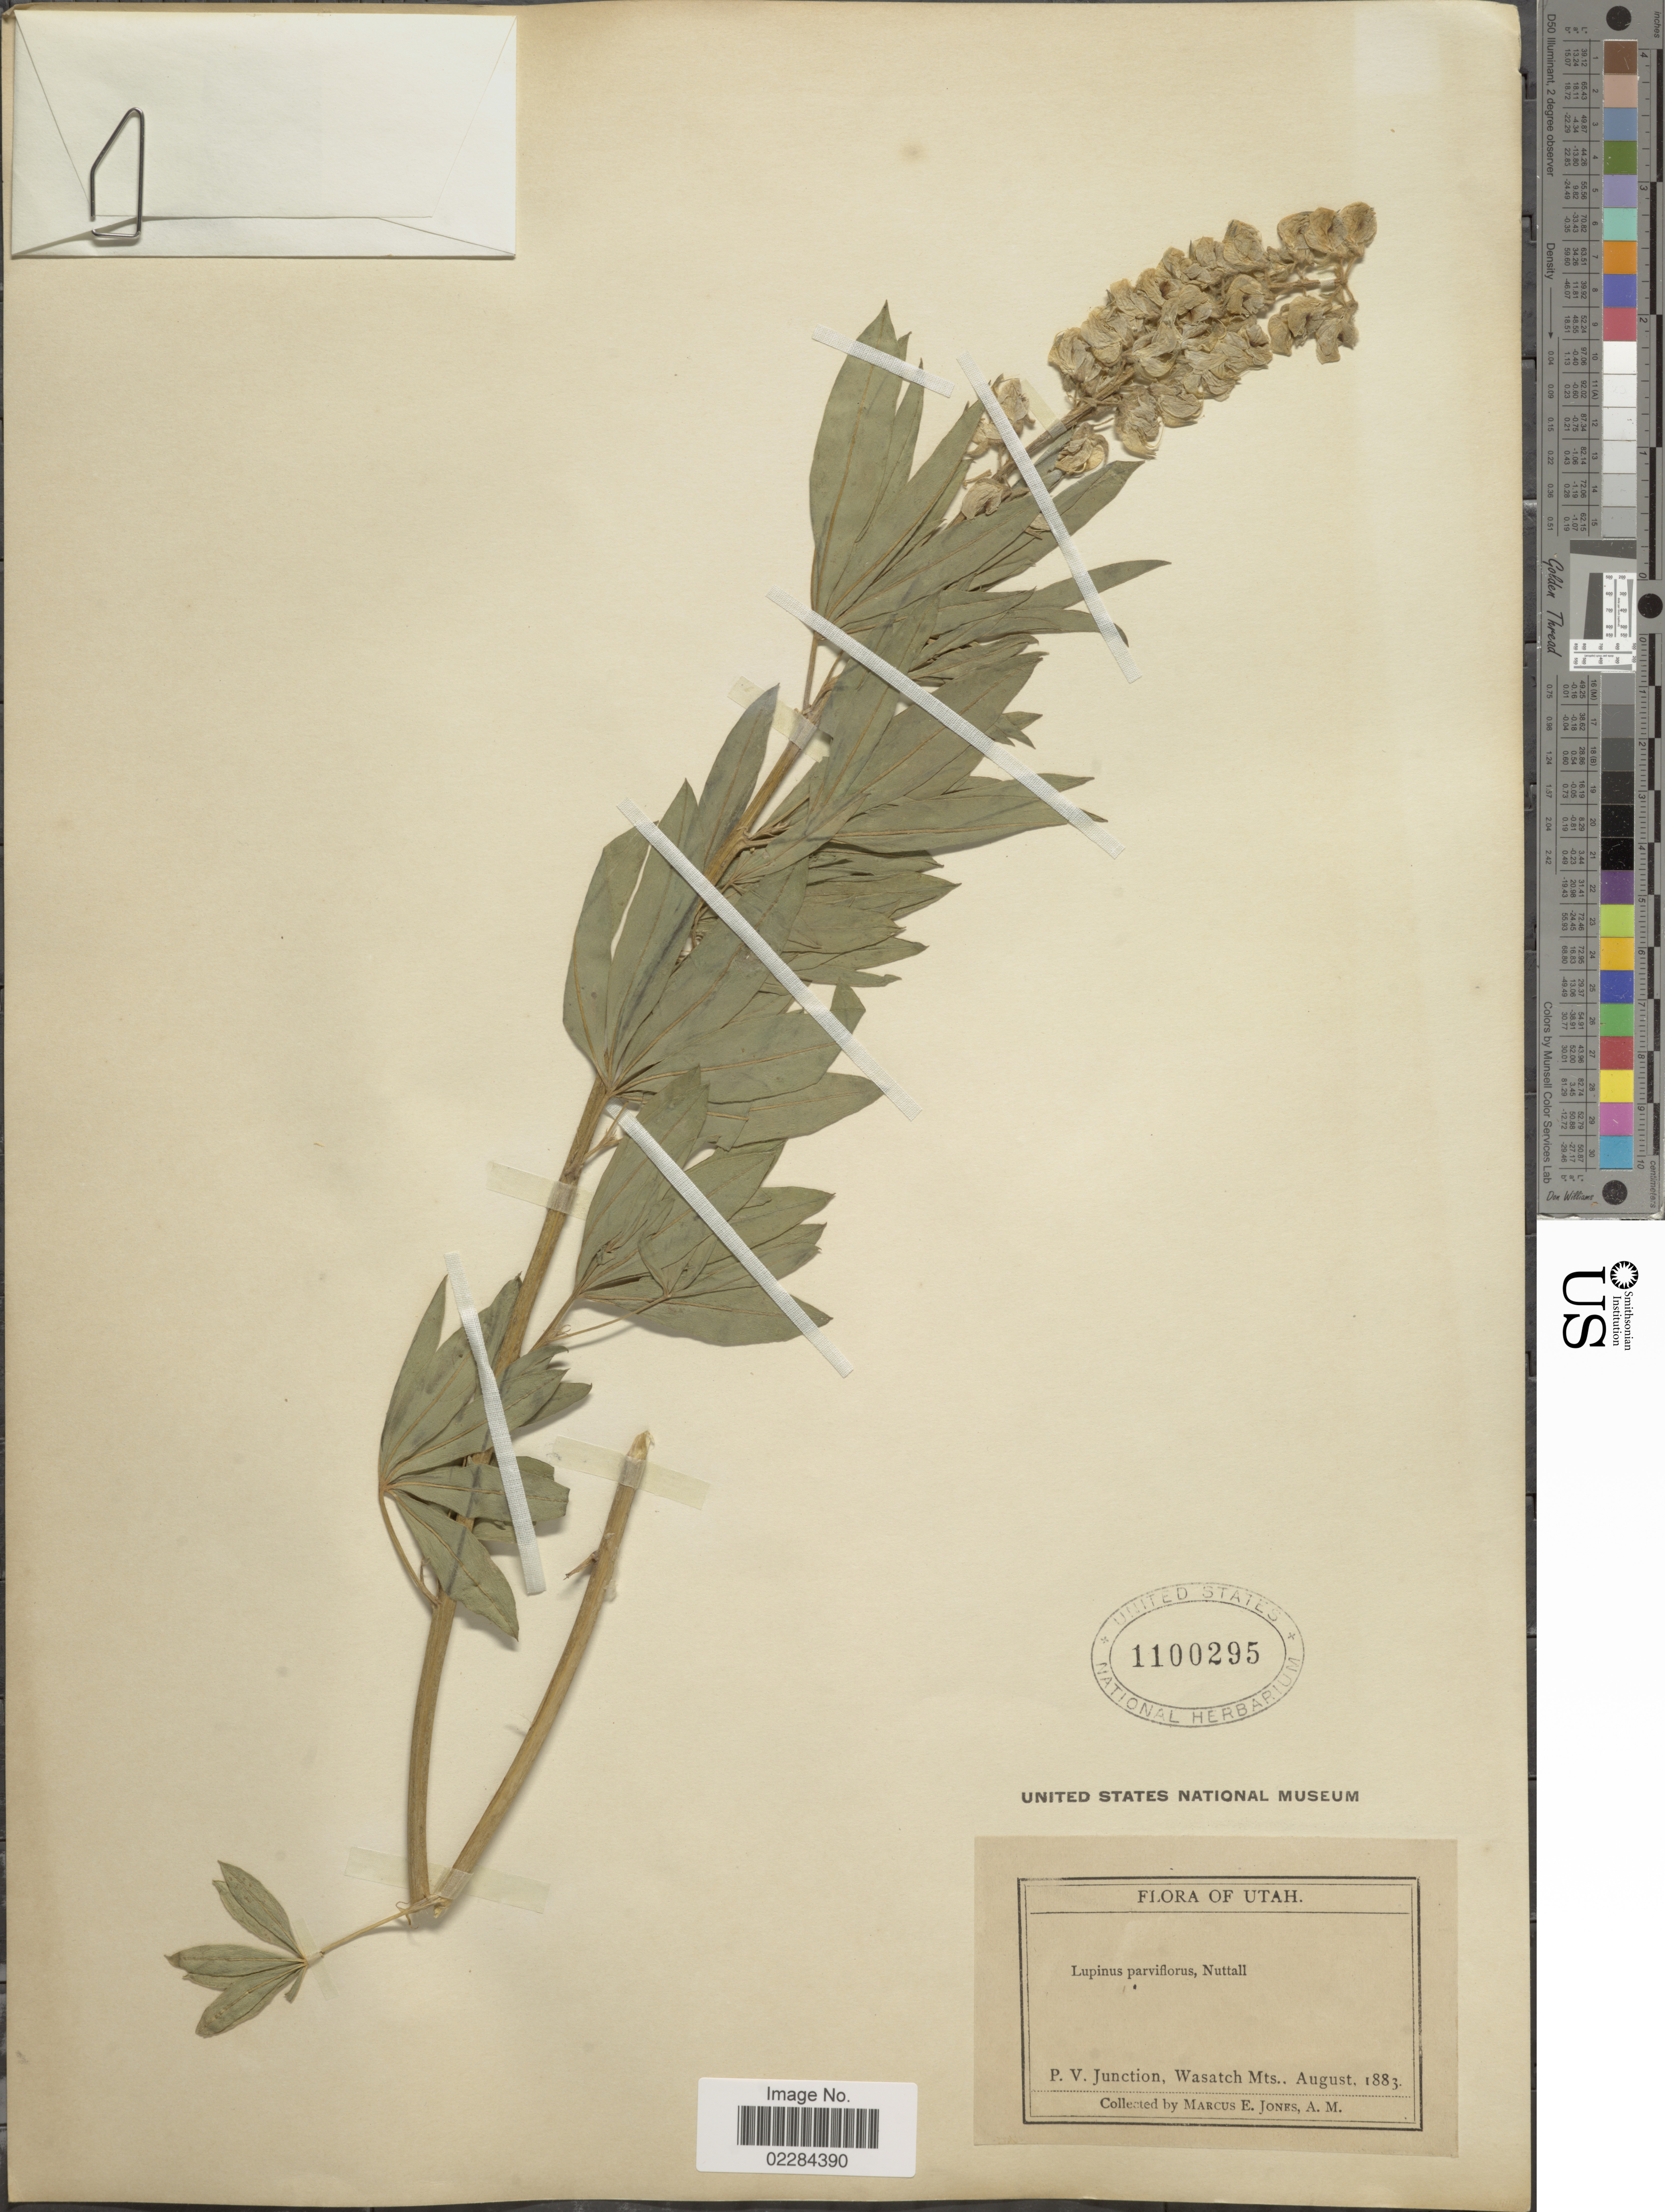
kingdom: Plantae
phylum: Tracheophyta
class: Magnoliopsida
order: Fabales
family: Fabaceae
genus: Lupinus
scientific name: Lupinus argenteus var. parviflorus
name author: (Nutt. ex Hook. & Arn.) C.L. Hitchc.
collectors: M. E. Jones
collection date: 1883-08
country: United States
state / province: Utah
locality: P. V. Junction, Wasatch Mts.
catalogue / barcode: US 1100295